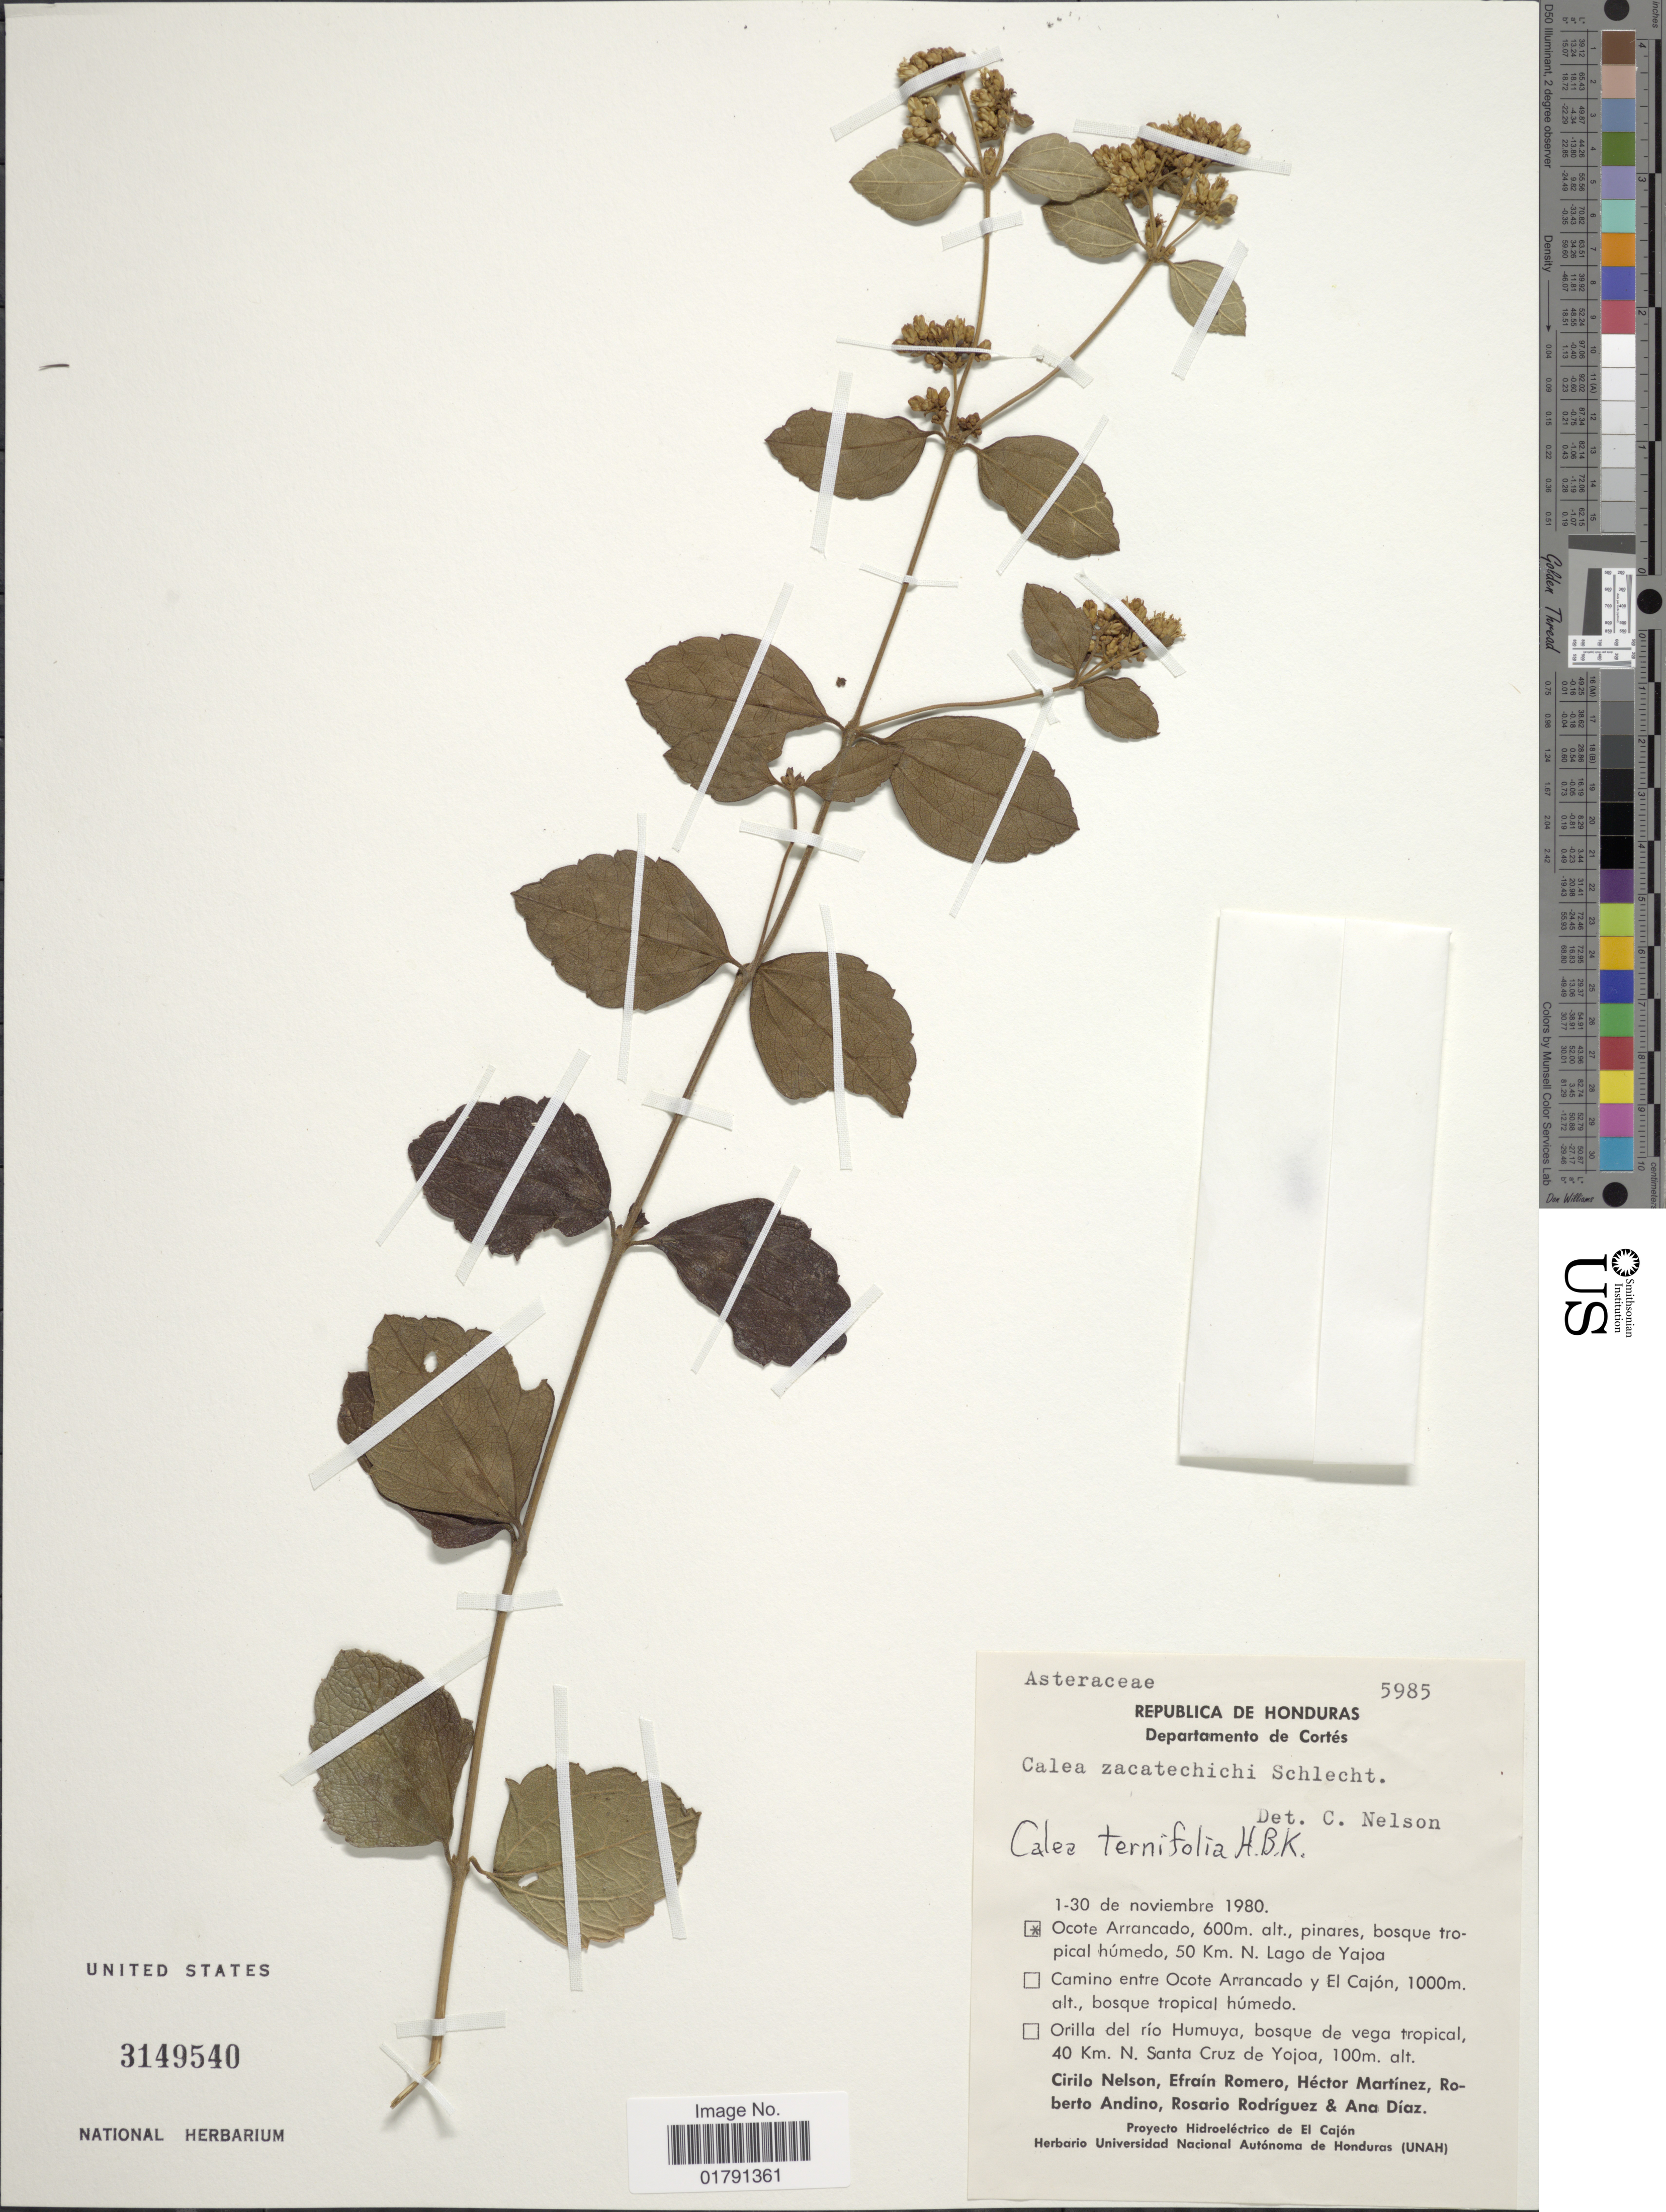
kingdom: Plantae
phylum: Tracheophyta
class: Magnoliopsida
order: Asterales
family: Asteraceae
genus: Calea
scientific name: Calea ternifolia Oliv., hom. illeg.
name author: Oliv.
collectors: C. H. Nelson, E. Romero, H. Martínez, R. Andino & et al.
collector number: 5985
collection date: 1980-11-01/1980-11-30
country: Honduras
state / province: Cortés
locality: Republica de Honduras, Ocote Arrancado, 50 km N Lago de Yajoa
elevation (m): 600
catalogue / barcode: US 3149540